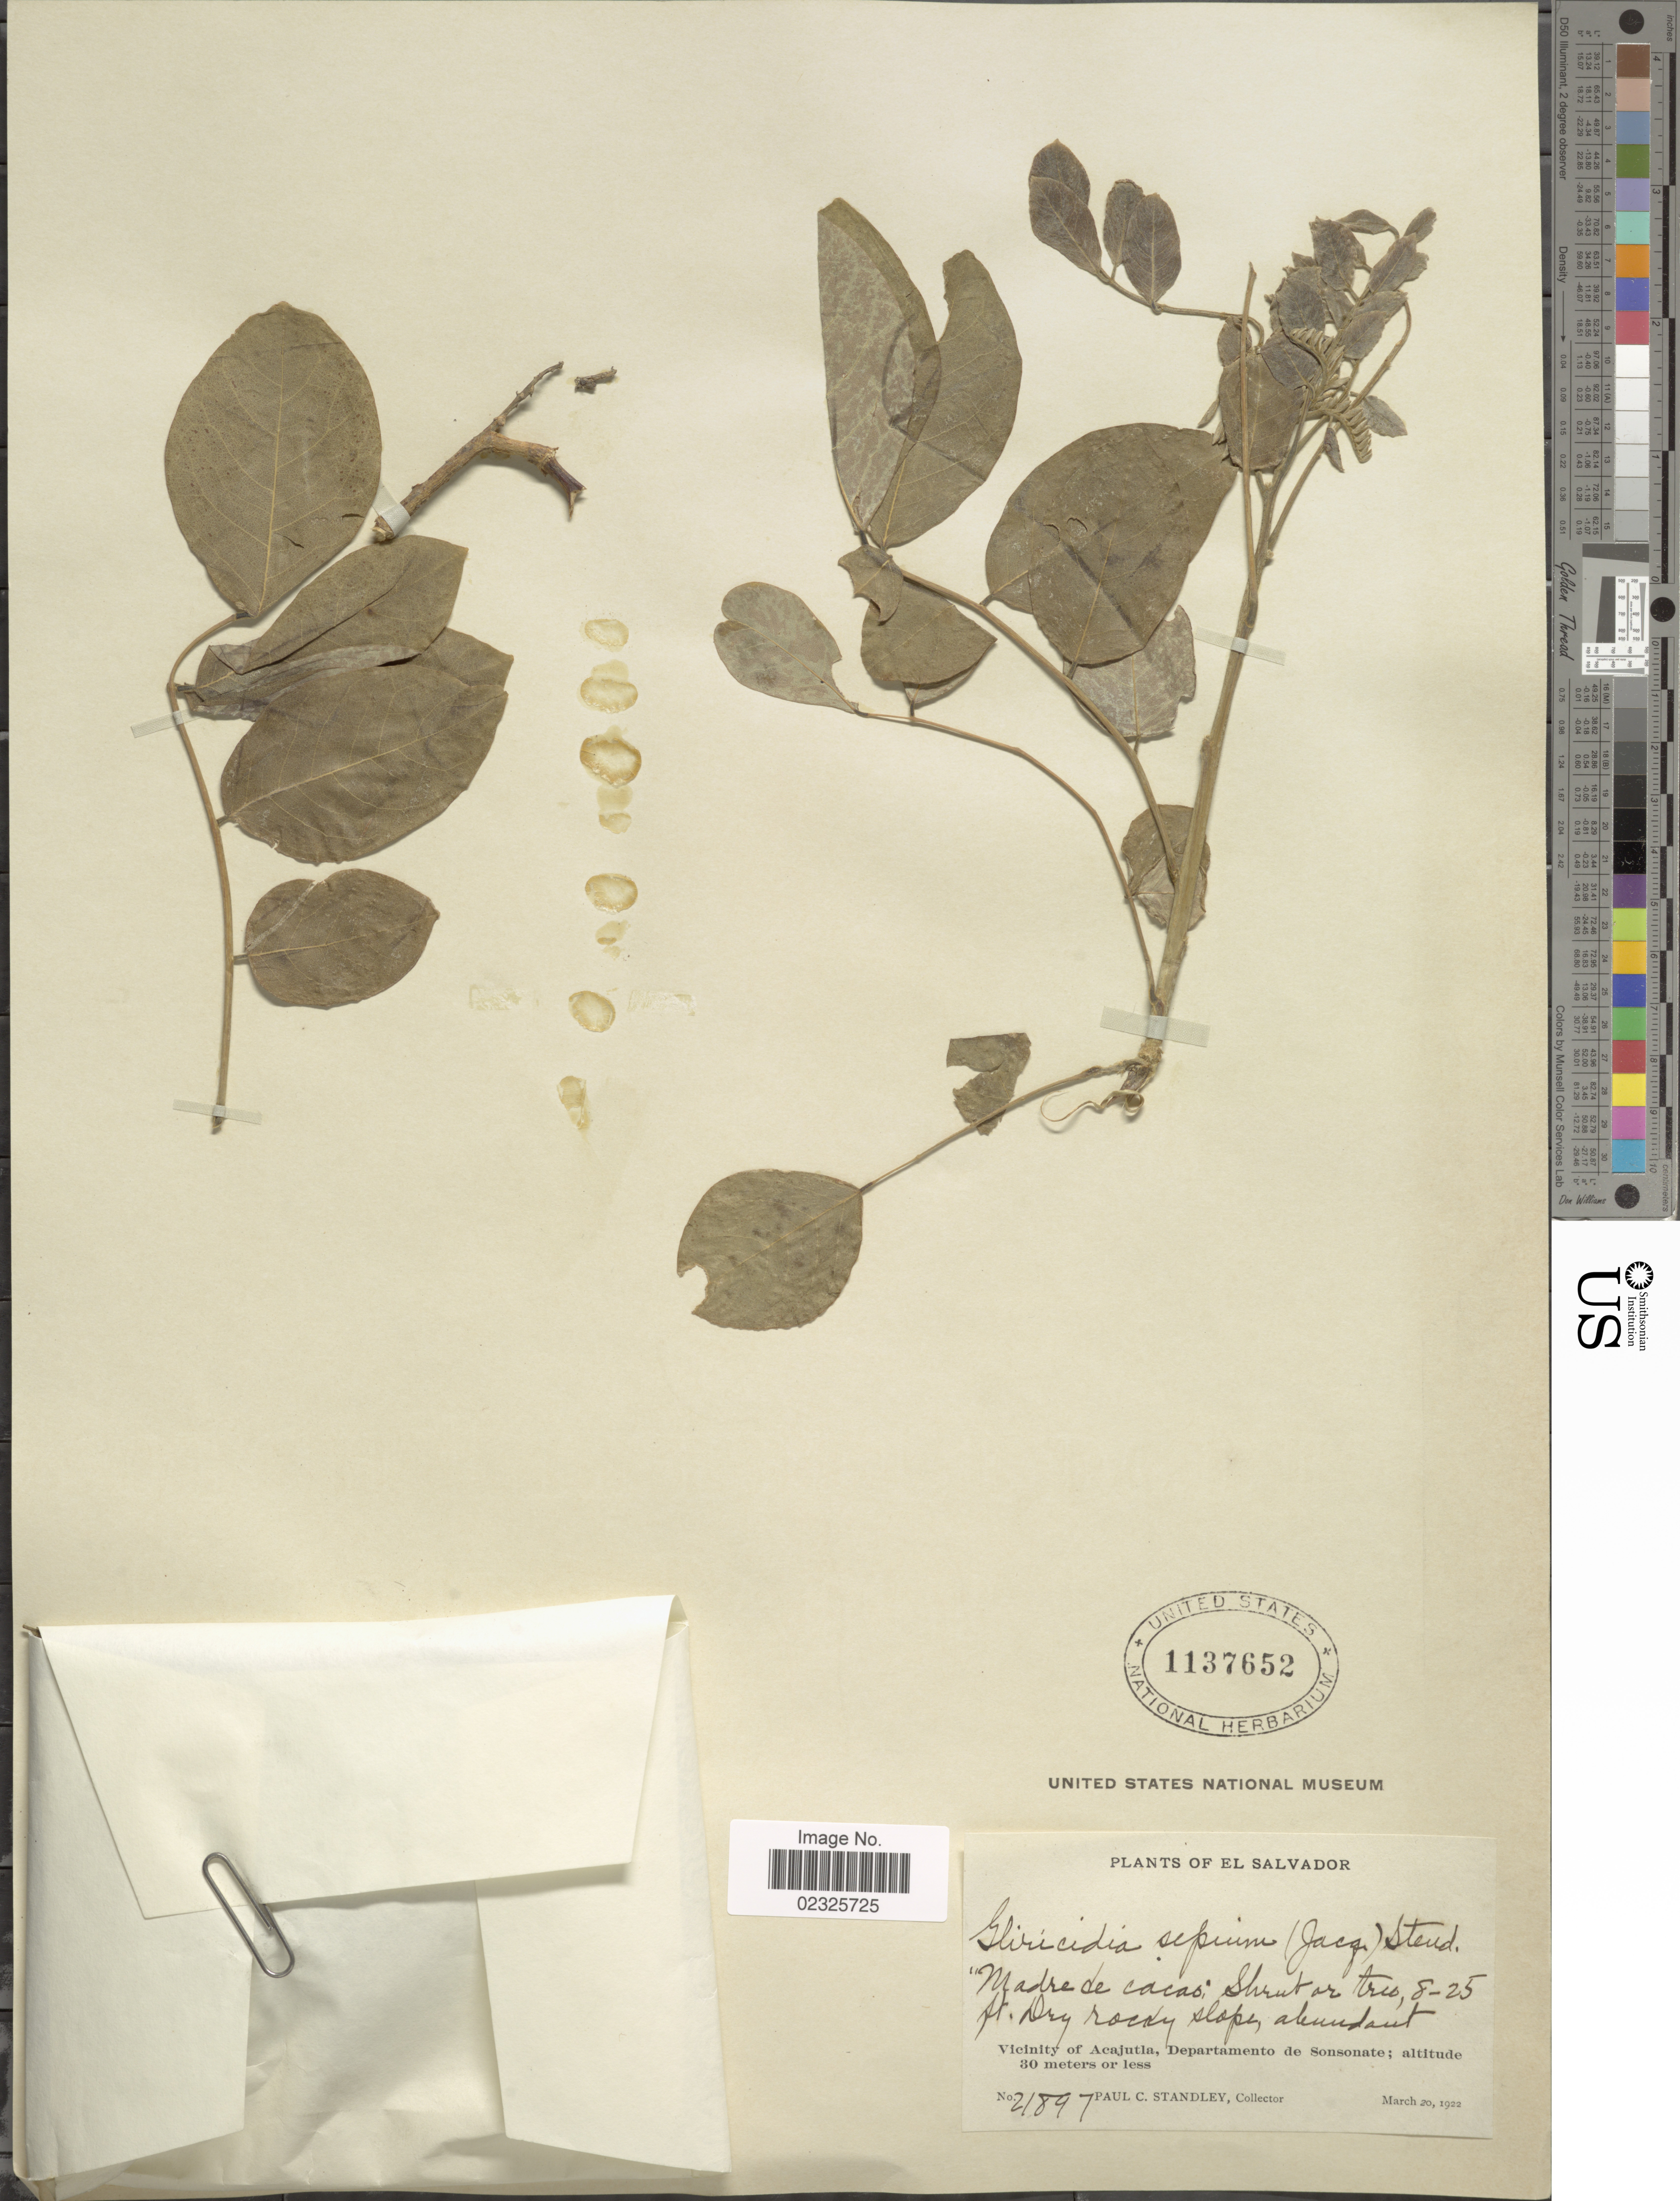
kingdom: Plantae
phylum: Tracheophyta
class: Magnoliopsida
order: Fabales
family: Fabaceae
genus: Gliricidia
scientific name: Gliricidia sepium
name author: (Jacq.) Kunth ex Walp.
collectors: P. C. Standley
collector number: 21897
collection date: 1922-03-20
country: El Salvador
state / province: Sonsonate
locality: Vicinity of Acajutla, Departamento de Sonsonate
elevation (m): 30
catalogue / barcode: US 1137652